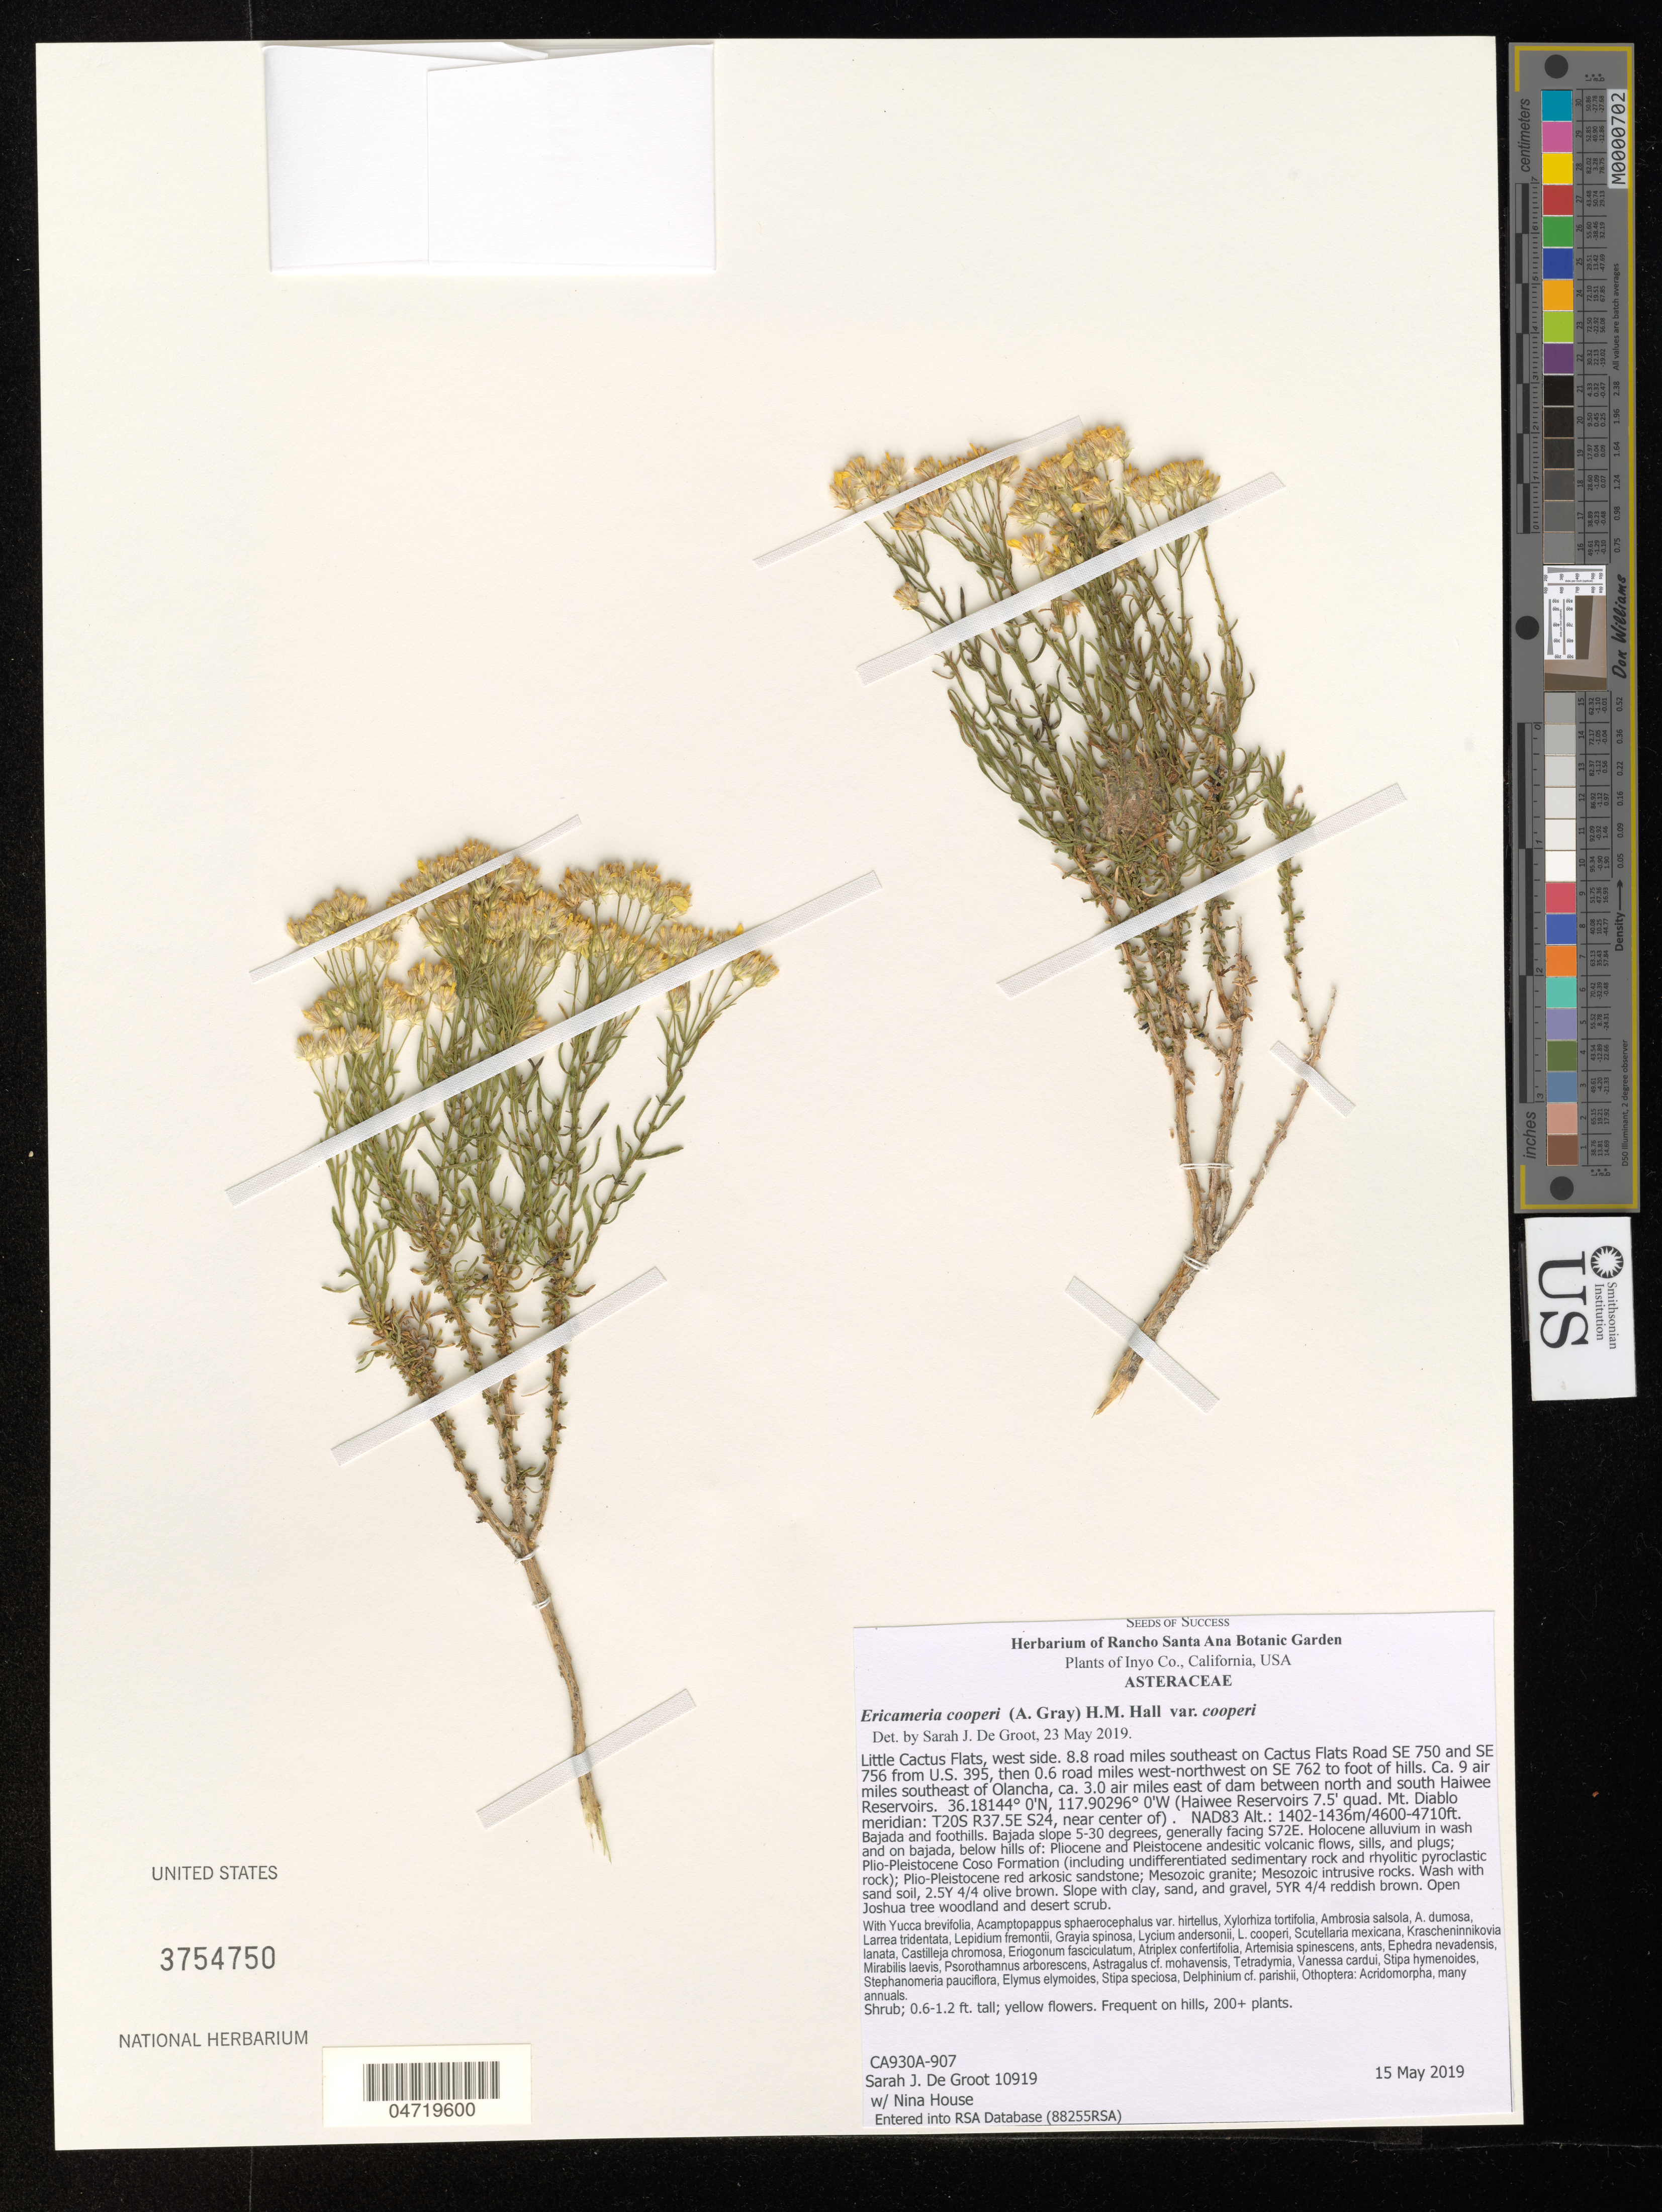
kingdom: Plantae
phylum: Tracheophyta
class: Magnoliopsida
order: Asterales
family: Asteraceae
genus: Ericameria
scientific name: Ericameria cooperi var. cooperi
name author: (A. Gray) Hall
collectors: S. De Groot & N. House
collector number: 10919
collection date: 2019-05-15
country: United States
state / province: California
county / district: Inyo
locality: Inyo Co. Little Cactus Flats, west side. 8.8 road miles southeast on Cactus Flats Road SE 750 and SE 756 from U.S. 395, then 0.6 road miles west-northwest on SE 762 to foot of hills. Ca. 9 air miles southeast of Olancha, ca. 3.0 air miles east of dam between north and south Haiwee Reservoirs. (Haiwee Reservoirs 7.5' quad. Mt. Diablo meridian: T20S R37.5E S24, near center of). NAD83.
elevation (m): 1402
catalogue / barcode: US 3754750